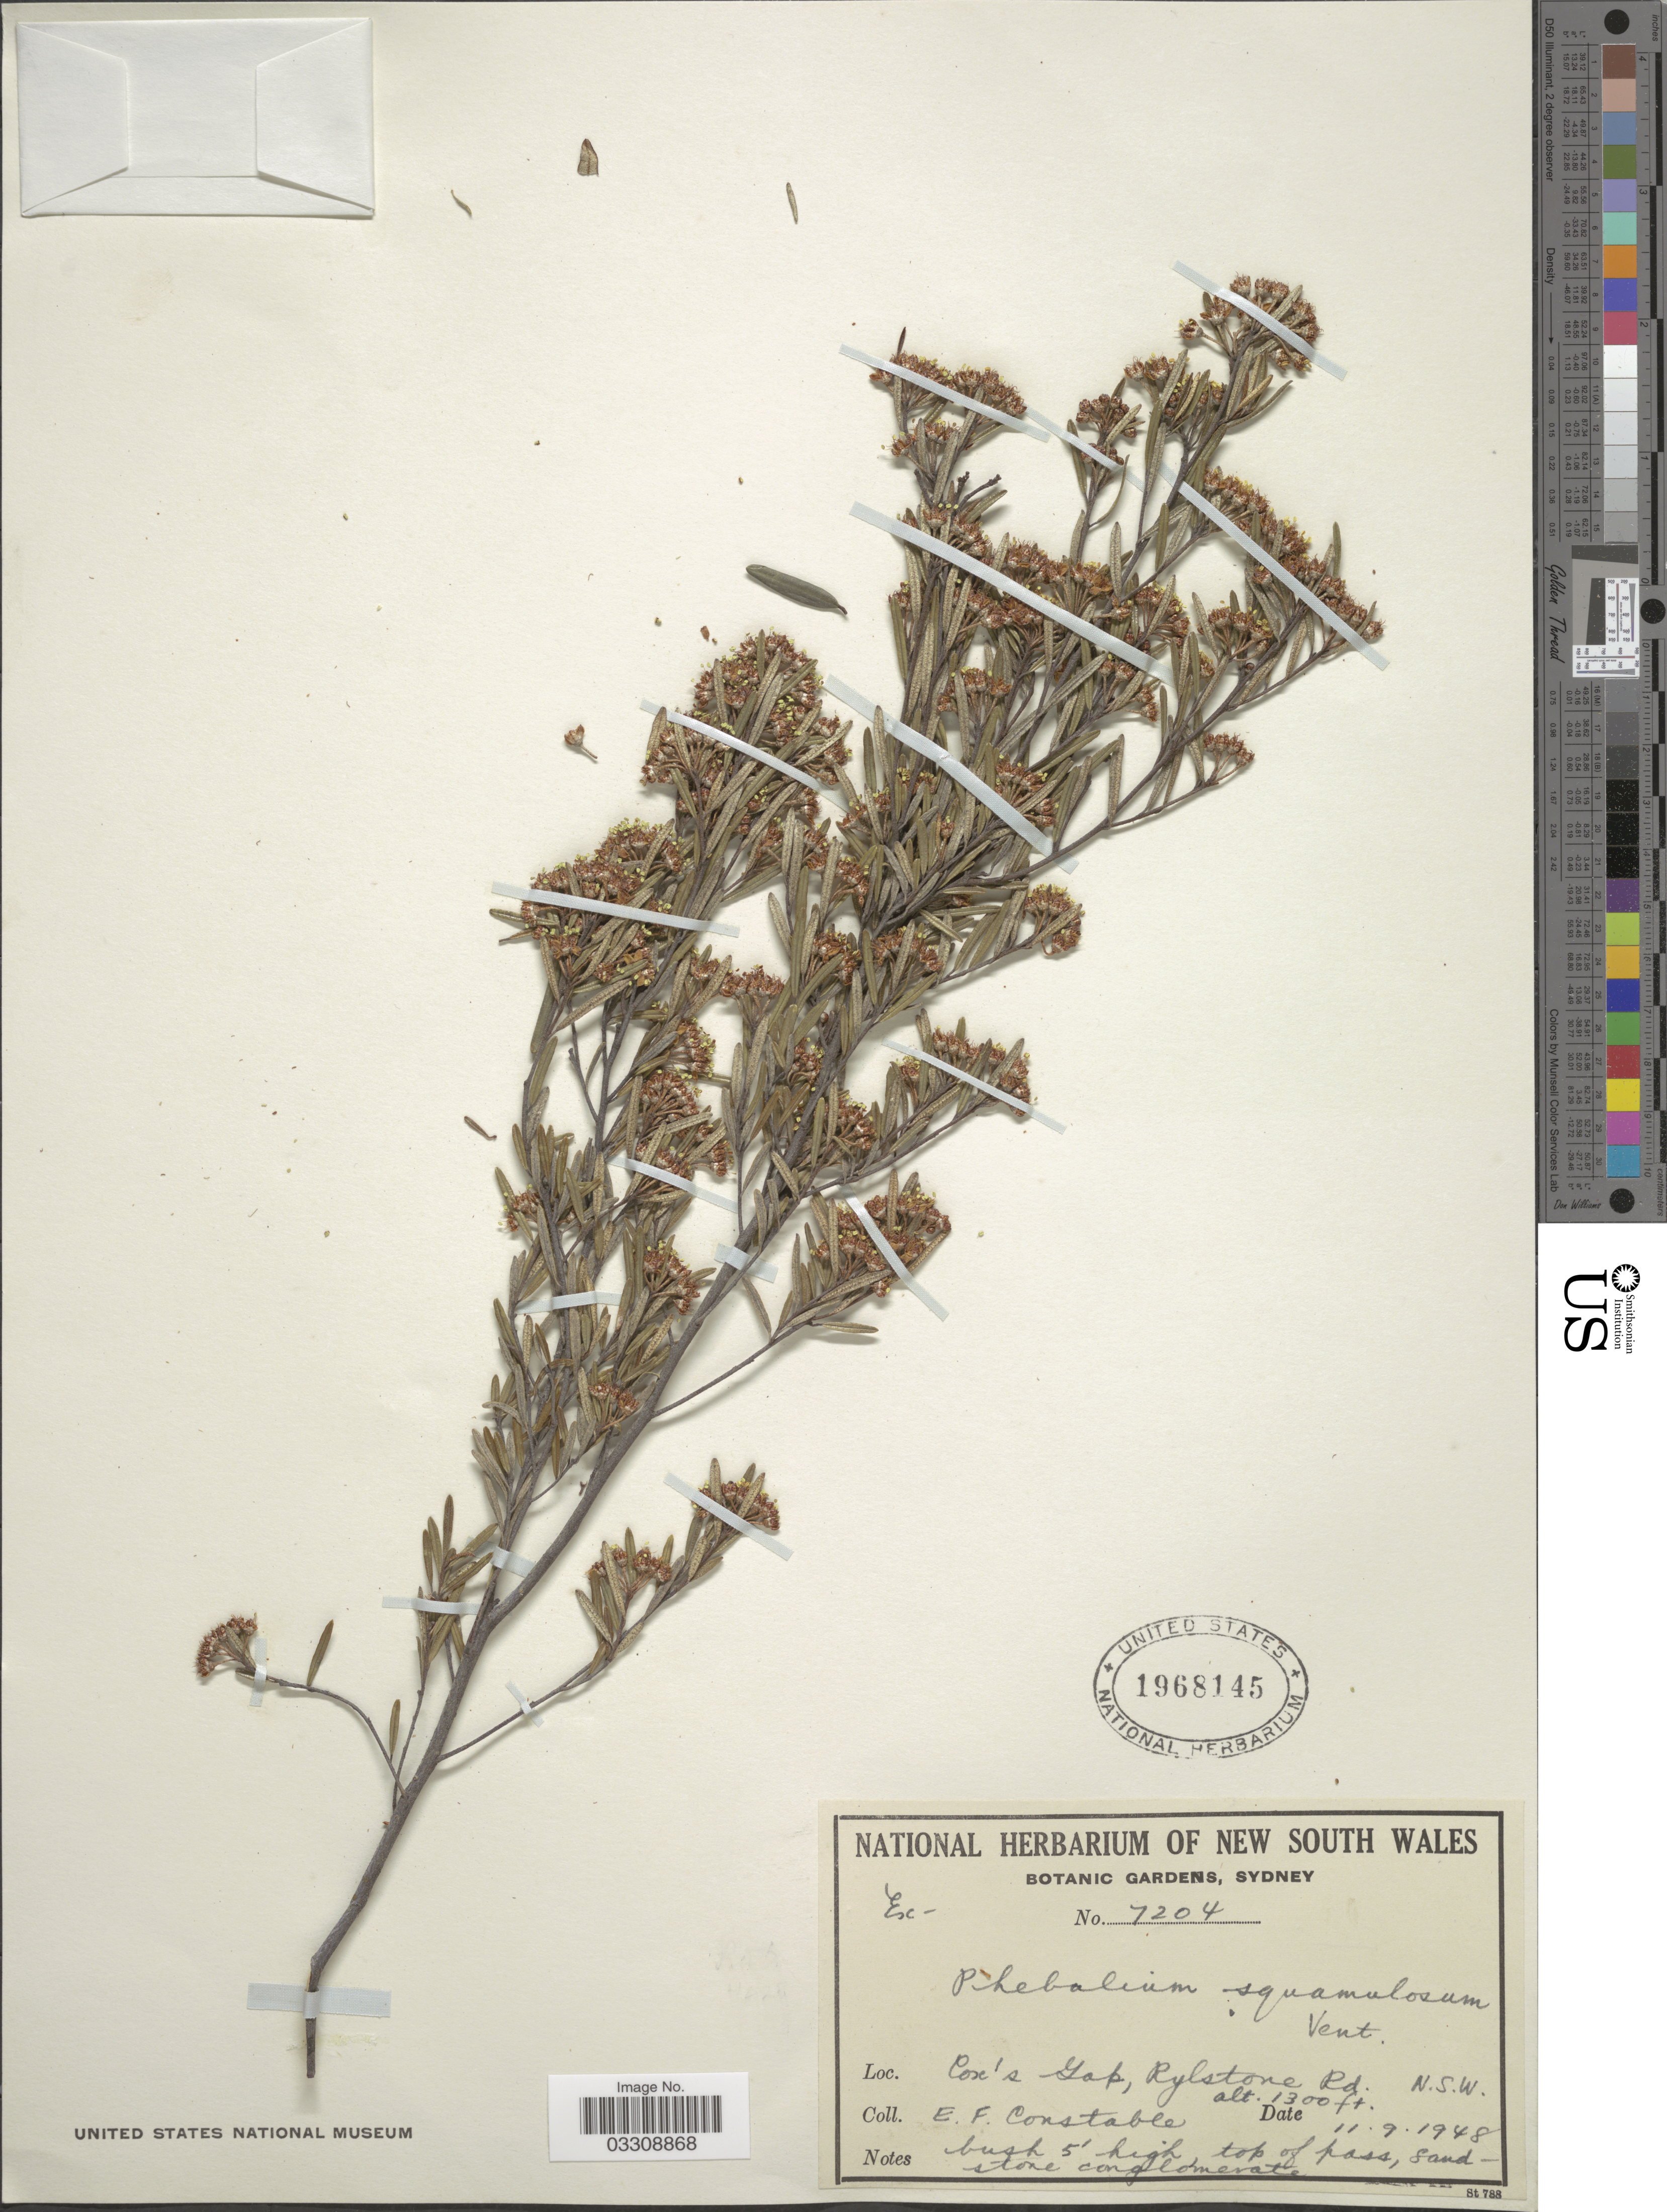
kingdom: Plantae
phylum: Tracheophyta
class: Magnoliopsida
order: Sapindales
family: Rutaceae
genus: Phebalium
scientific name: Phebalium squamulosum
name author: Vent.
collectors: E. F. Constable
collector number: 7204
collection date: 1948-09-11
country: Australia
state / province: New South Wales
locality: Cox's Gap, Rylstone Rd.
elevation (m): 396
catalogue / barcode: US 1968145